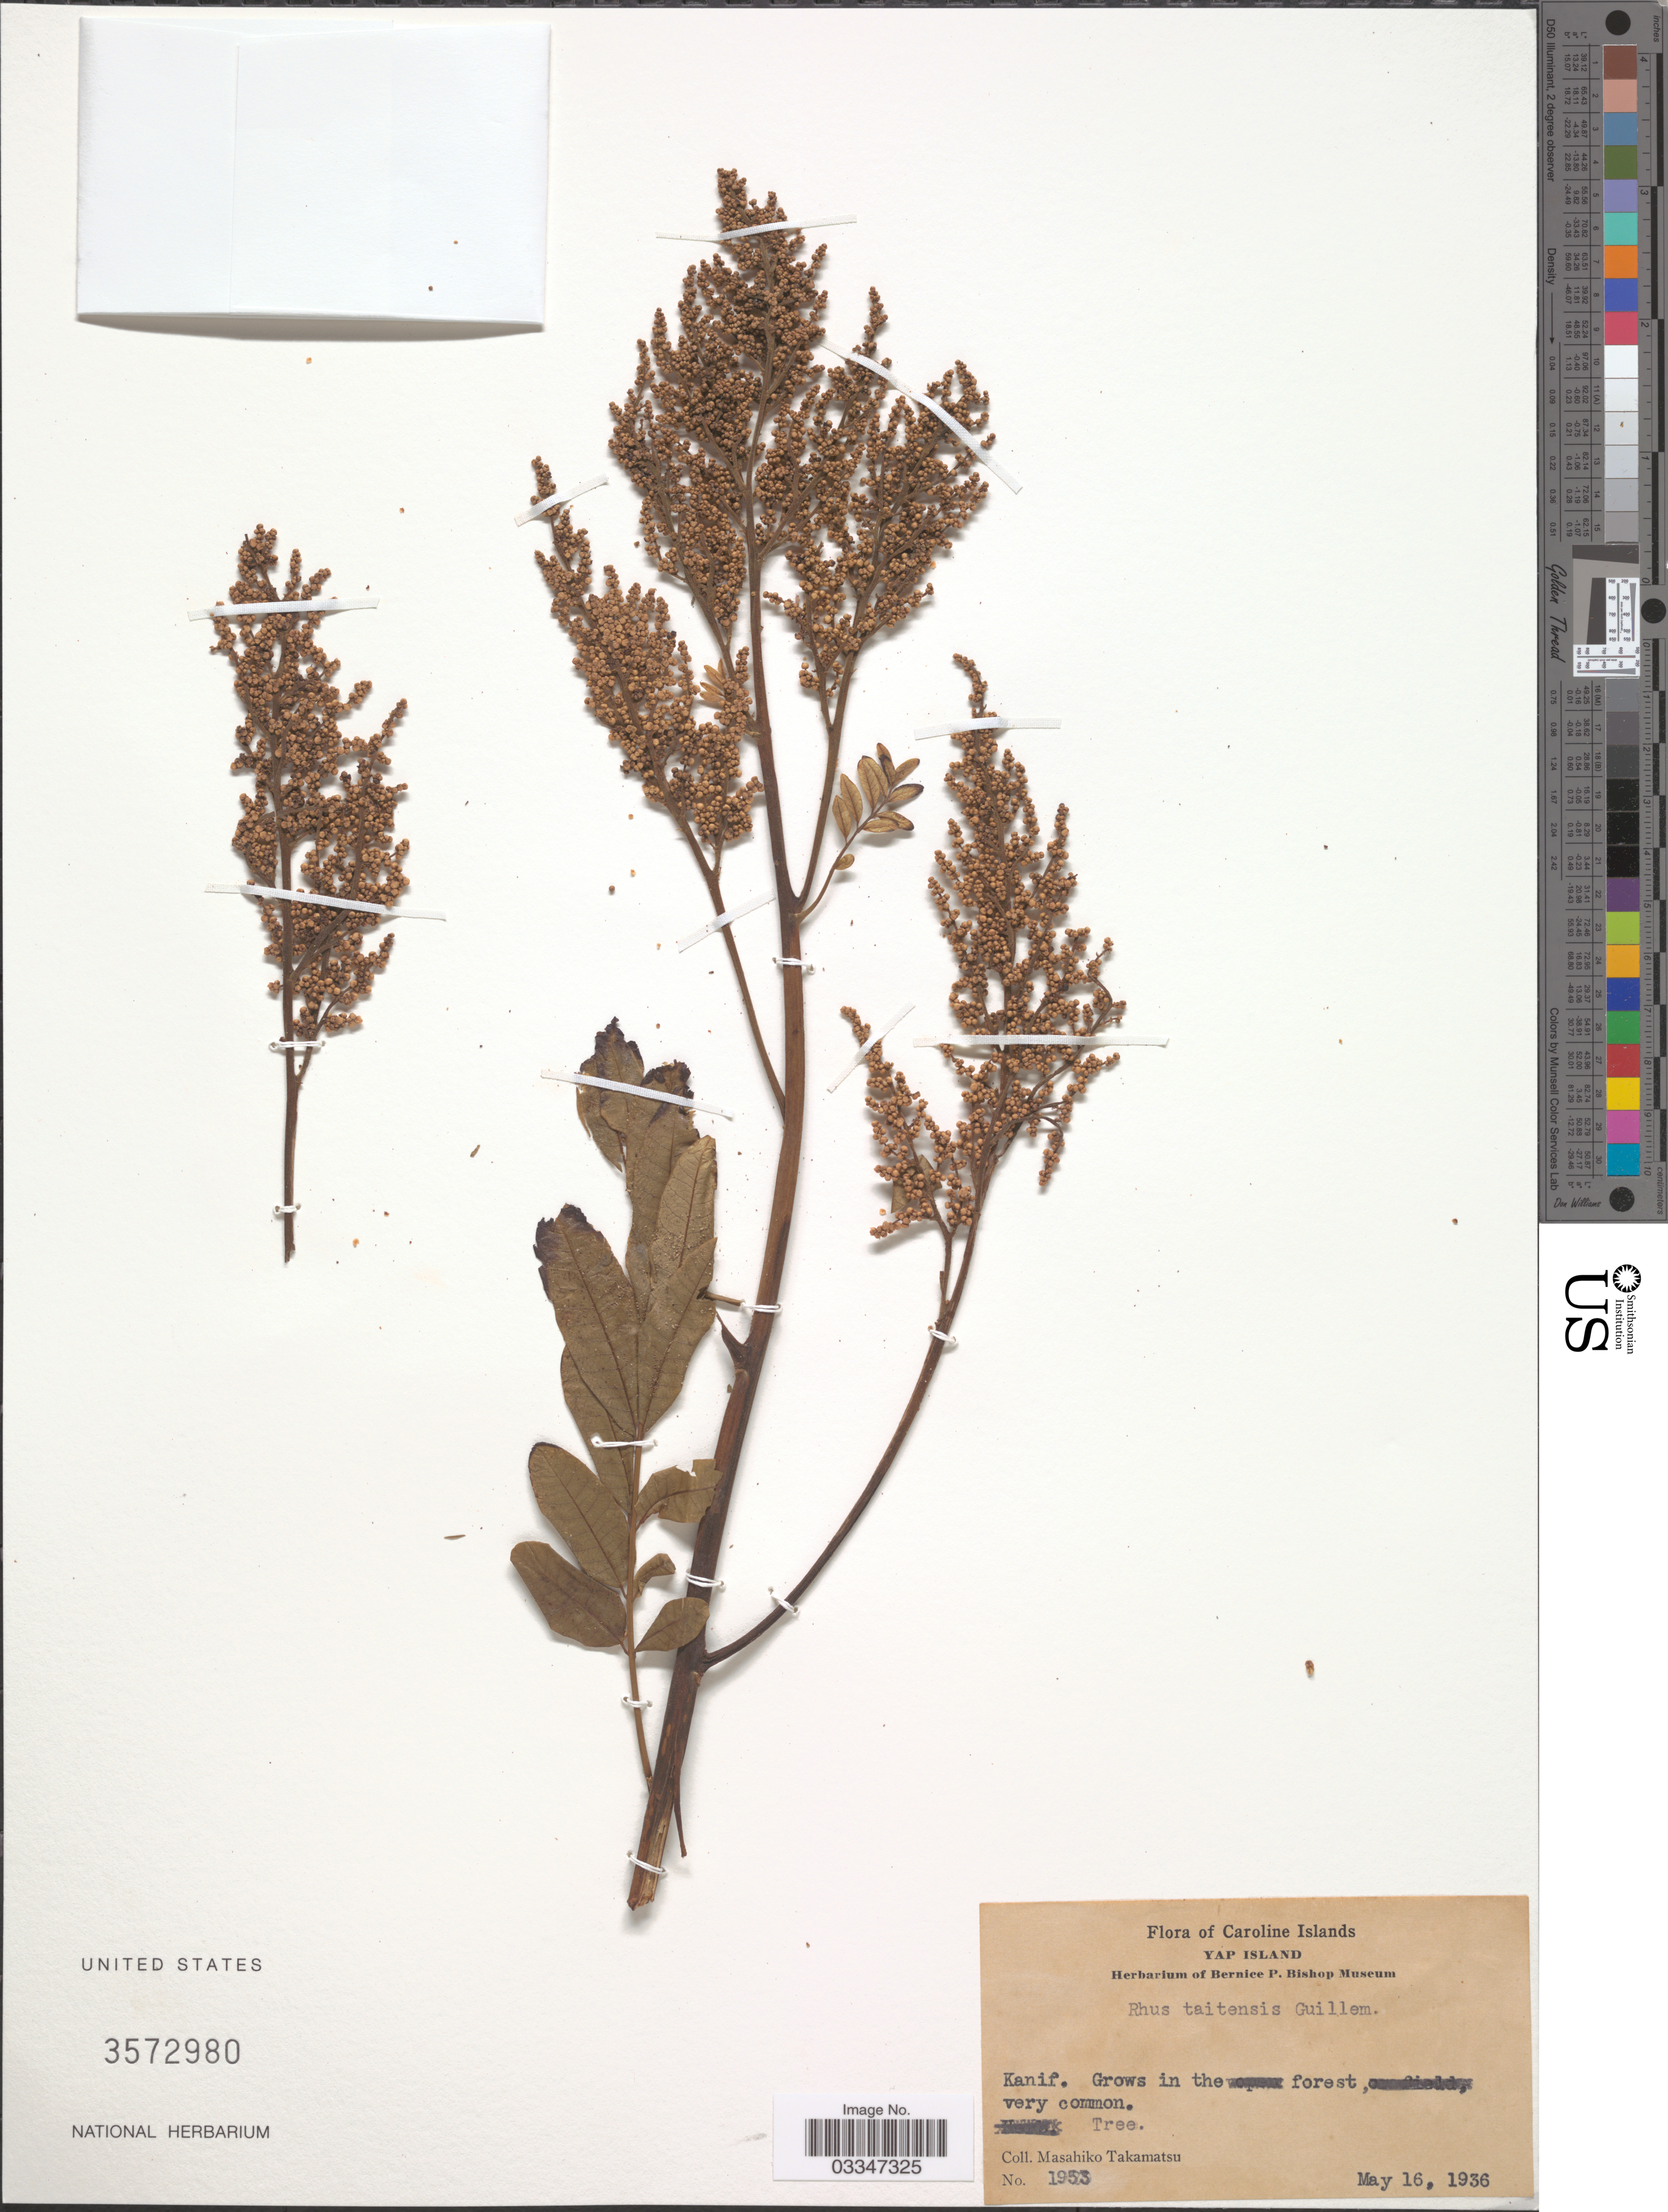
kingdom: Plantae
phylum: Tracheophyta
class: Magnoliopsida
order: Sapindales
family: Anacardiaceae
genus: Rhus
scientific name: Rhus taitensis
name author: Guill.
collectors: M. Takamatsu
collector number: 1953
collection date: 1936-05-16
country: Micronesia, Federated States of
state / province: Yap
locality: Caroline Islands. Yap Island. Kanif.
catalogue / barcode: US 3572980